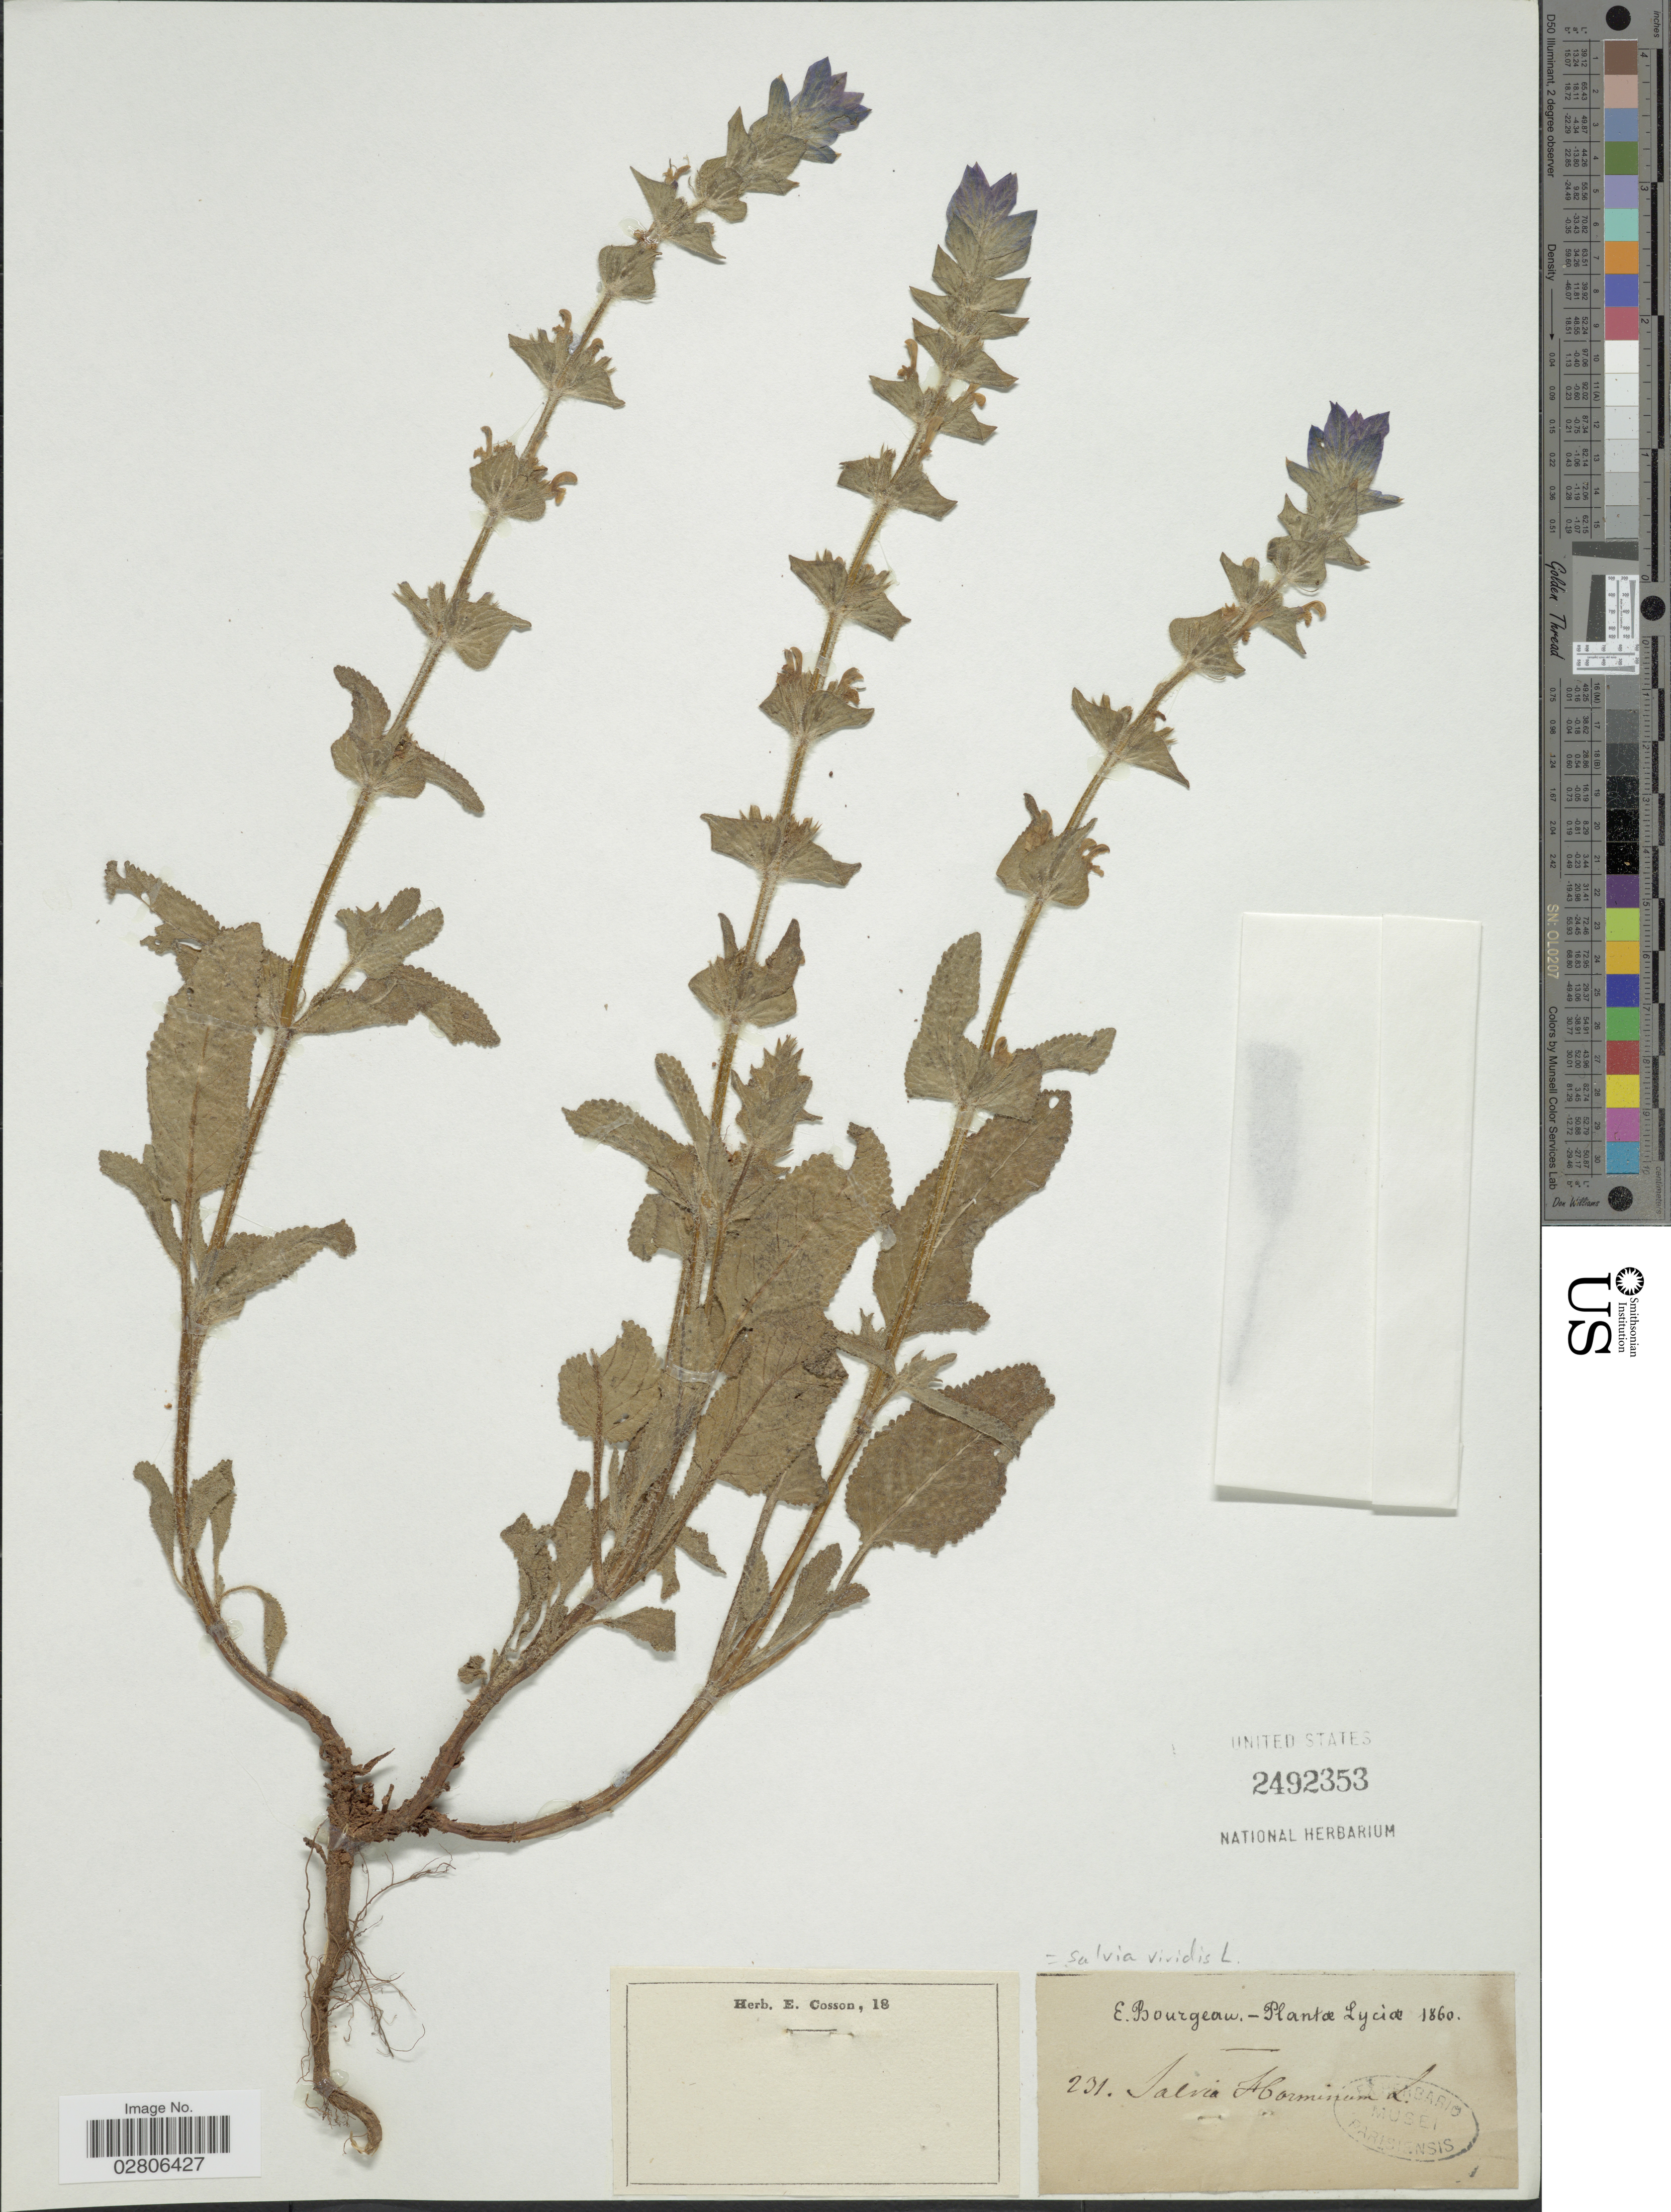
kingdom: Plantae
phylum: Tracheophyta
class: Magnoliopsida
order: Lamiales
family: Lamiaceae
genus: Salvia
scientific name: Salvia viridis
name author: L.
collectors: E. Bourgeau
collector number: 231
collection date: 1860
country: Turkey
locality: Lyciæ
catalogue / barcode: US 2492353